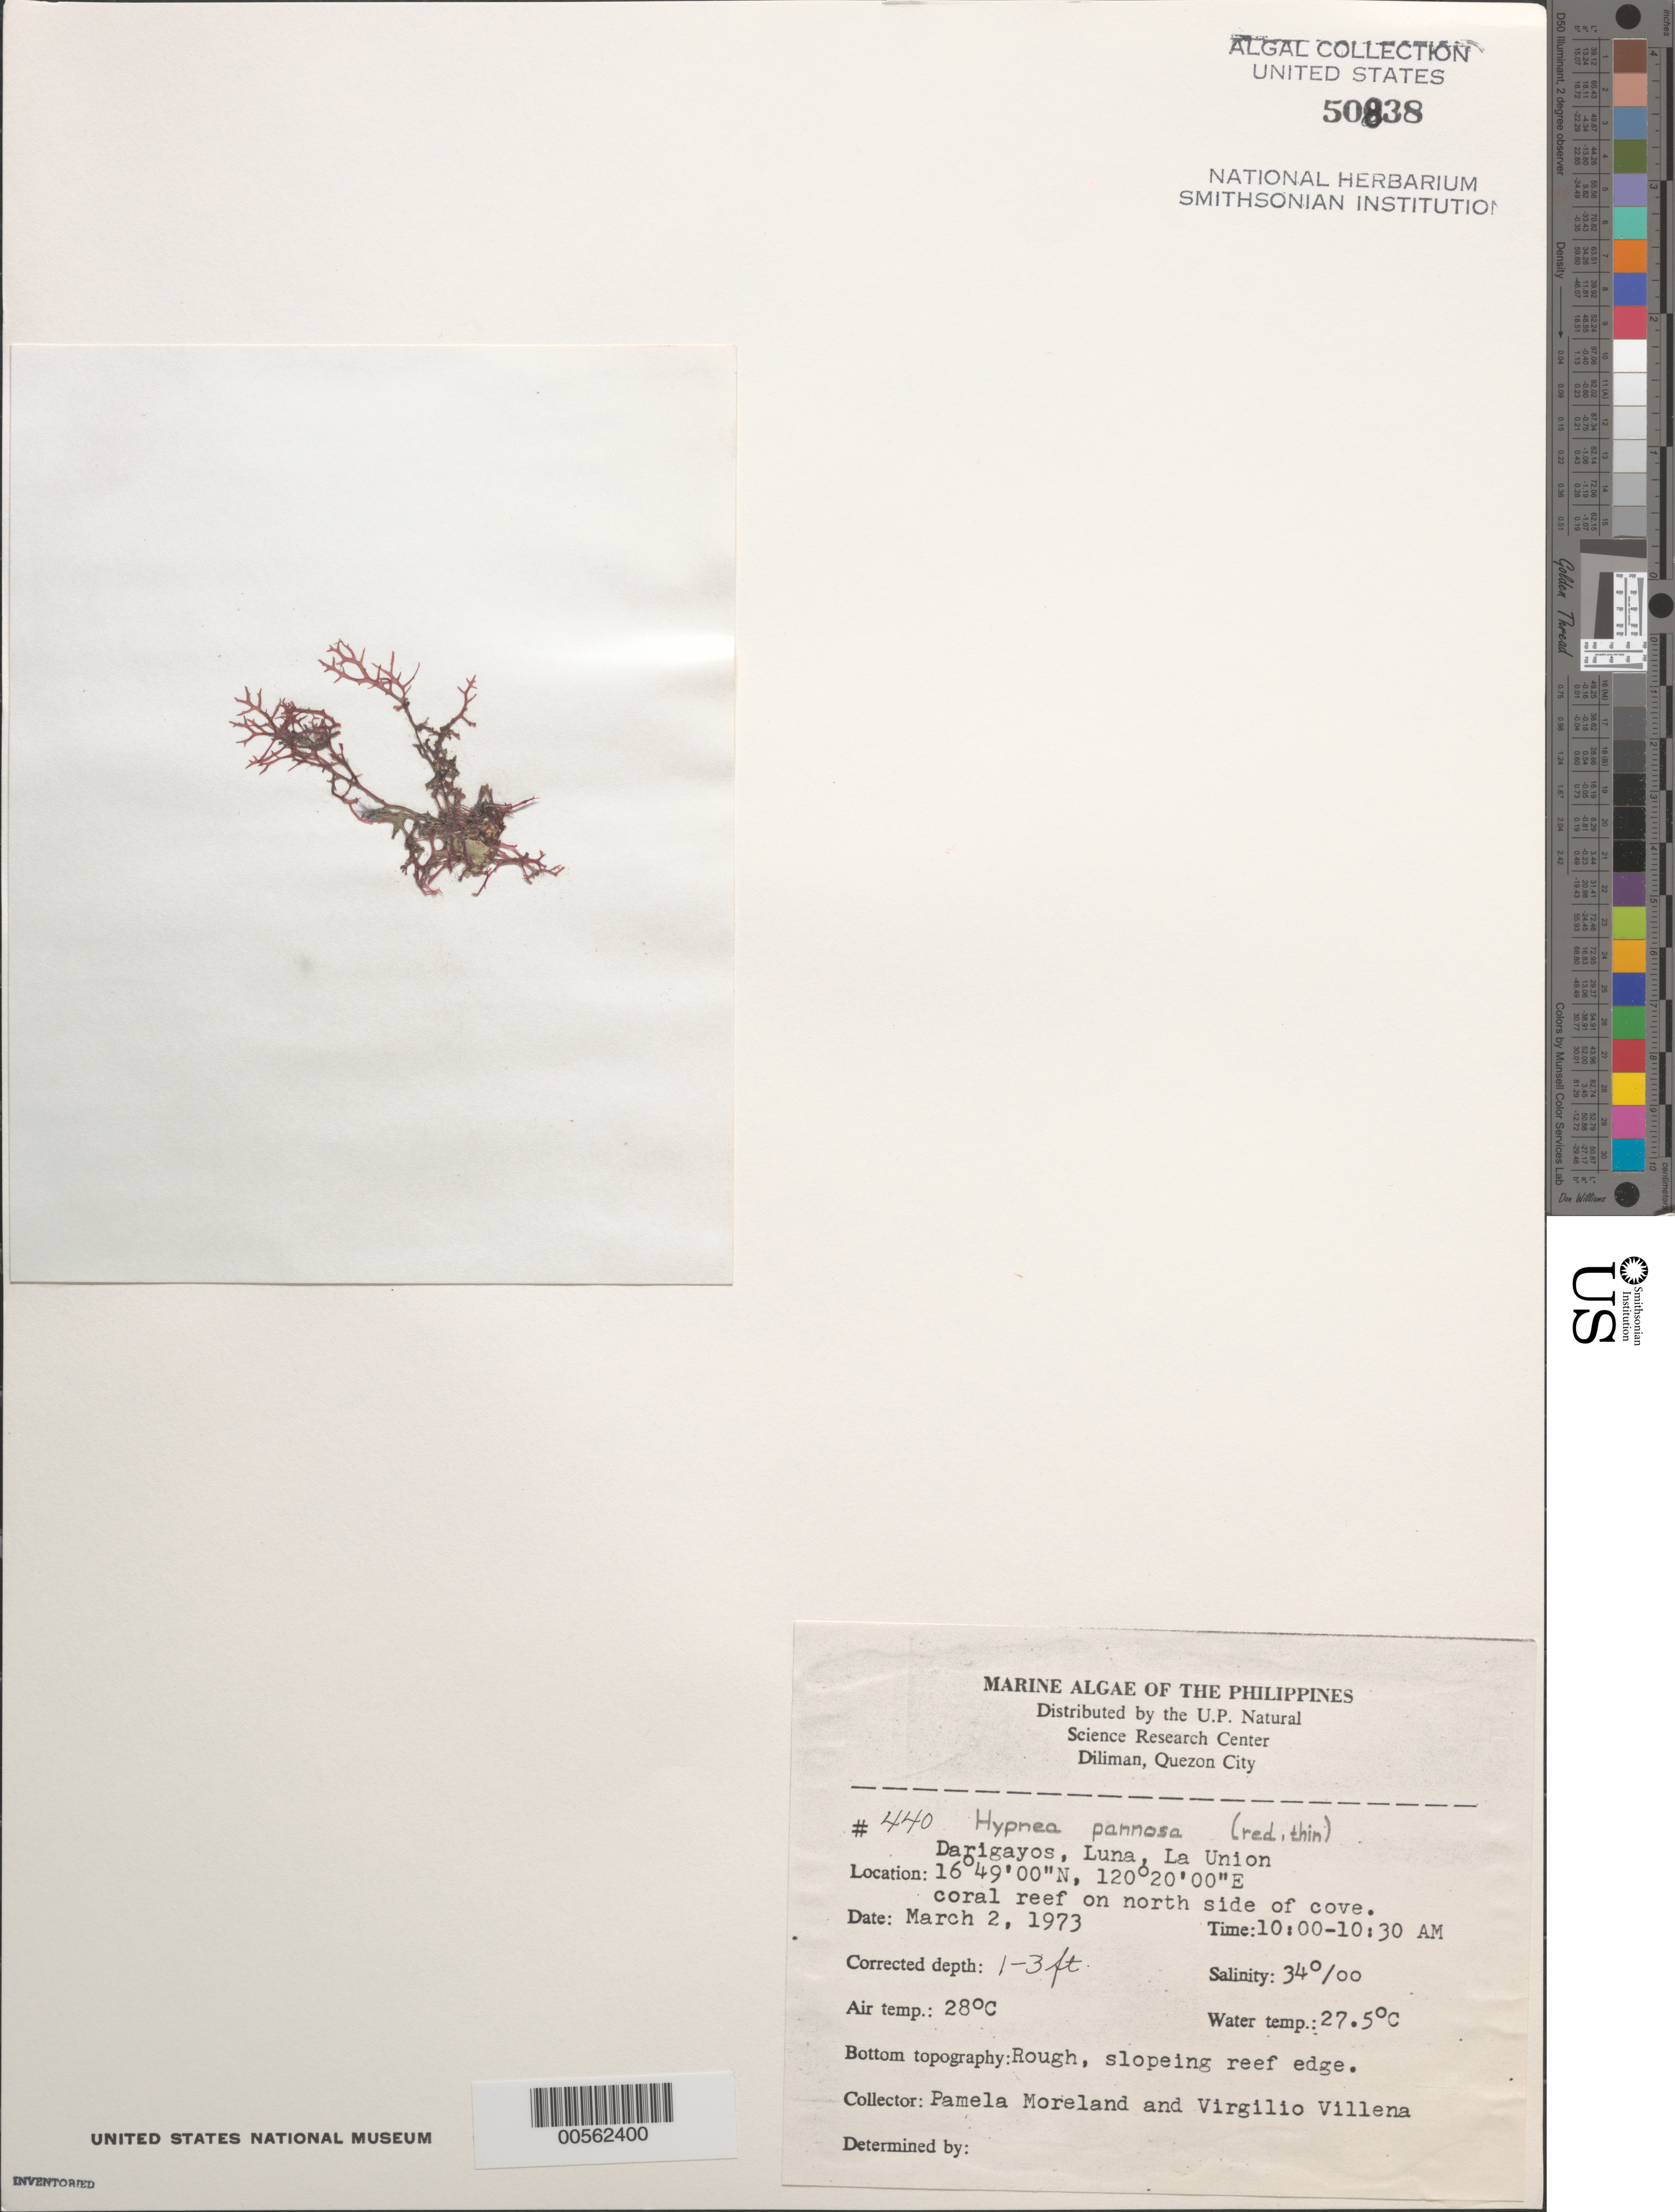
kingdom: Plantae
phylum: Rhodophyta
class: Florideophyceae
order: Gigartinales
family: Cystocloniaceae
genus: Hypnea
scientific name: Hypnea pannosa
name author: J. Agardh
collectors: P. Moreland & V. Villena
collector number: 440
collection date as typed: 02 Mar 1973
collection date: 1973-03-02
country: Philippines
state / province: Ilocos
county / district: La Union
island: Luzon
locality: Darigayos, Luna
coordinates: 16 49' 00" N, 120 20' 00" E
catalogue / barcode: US 50838